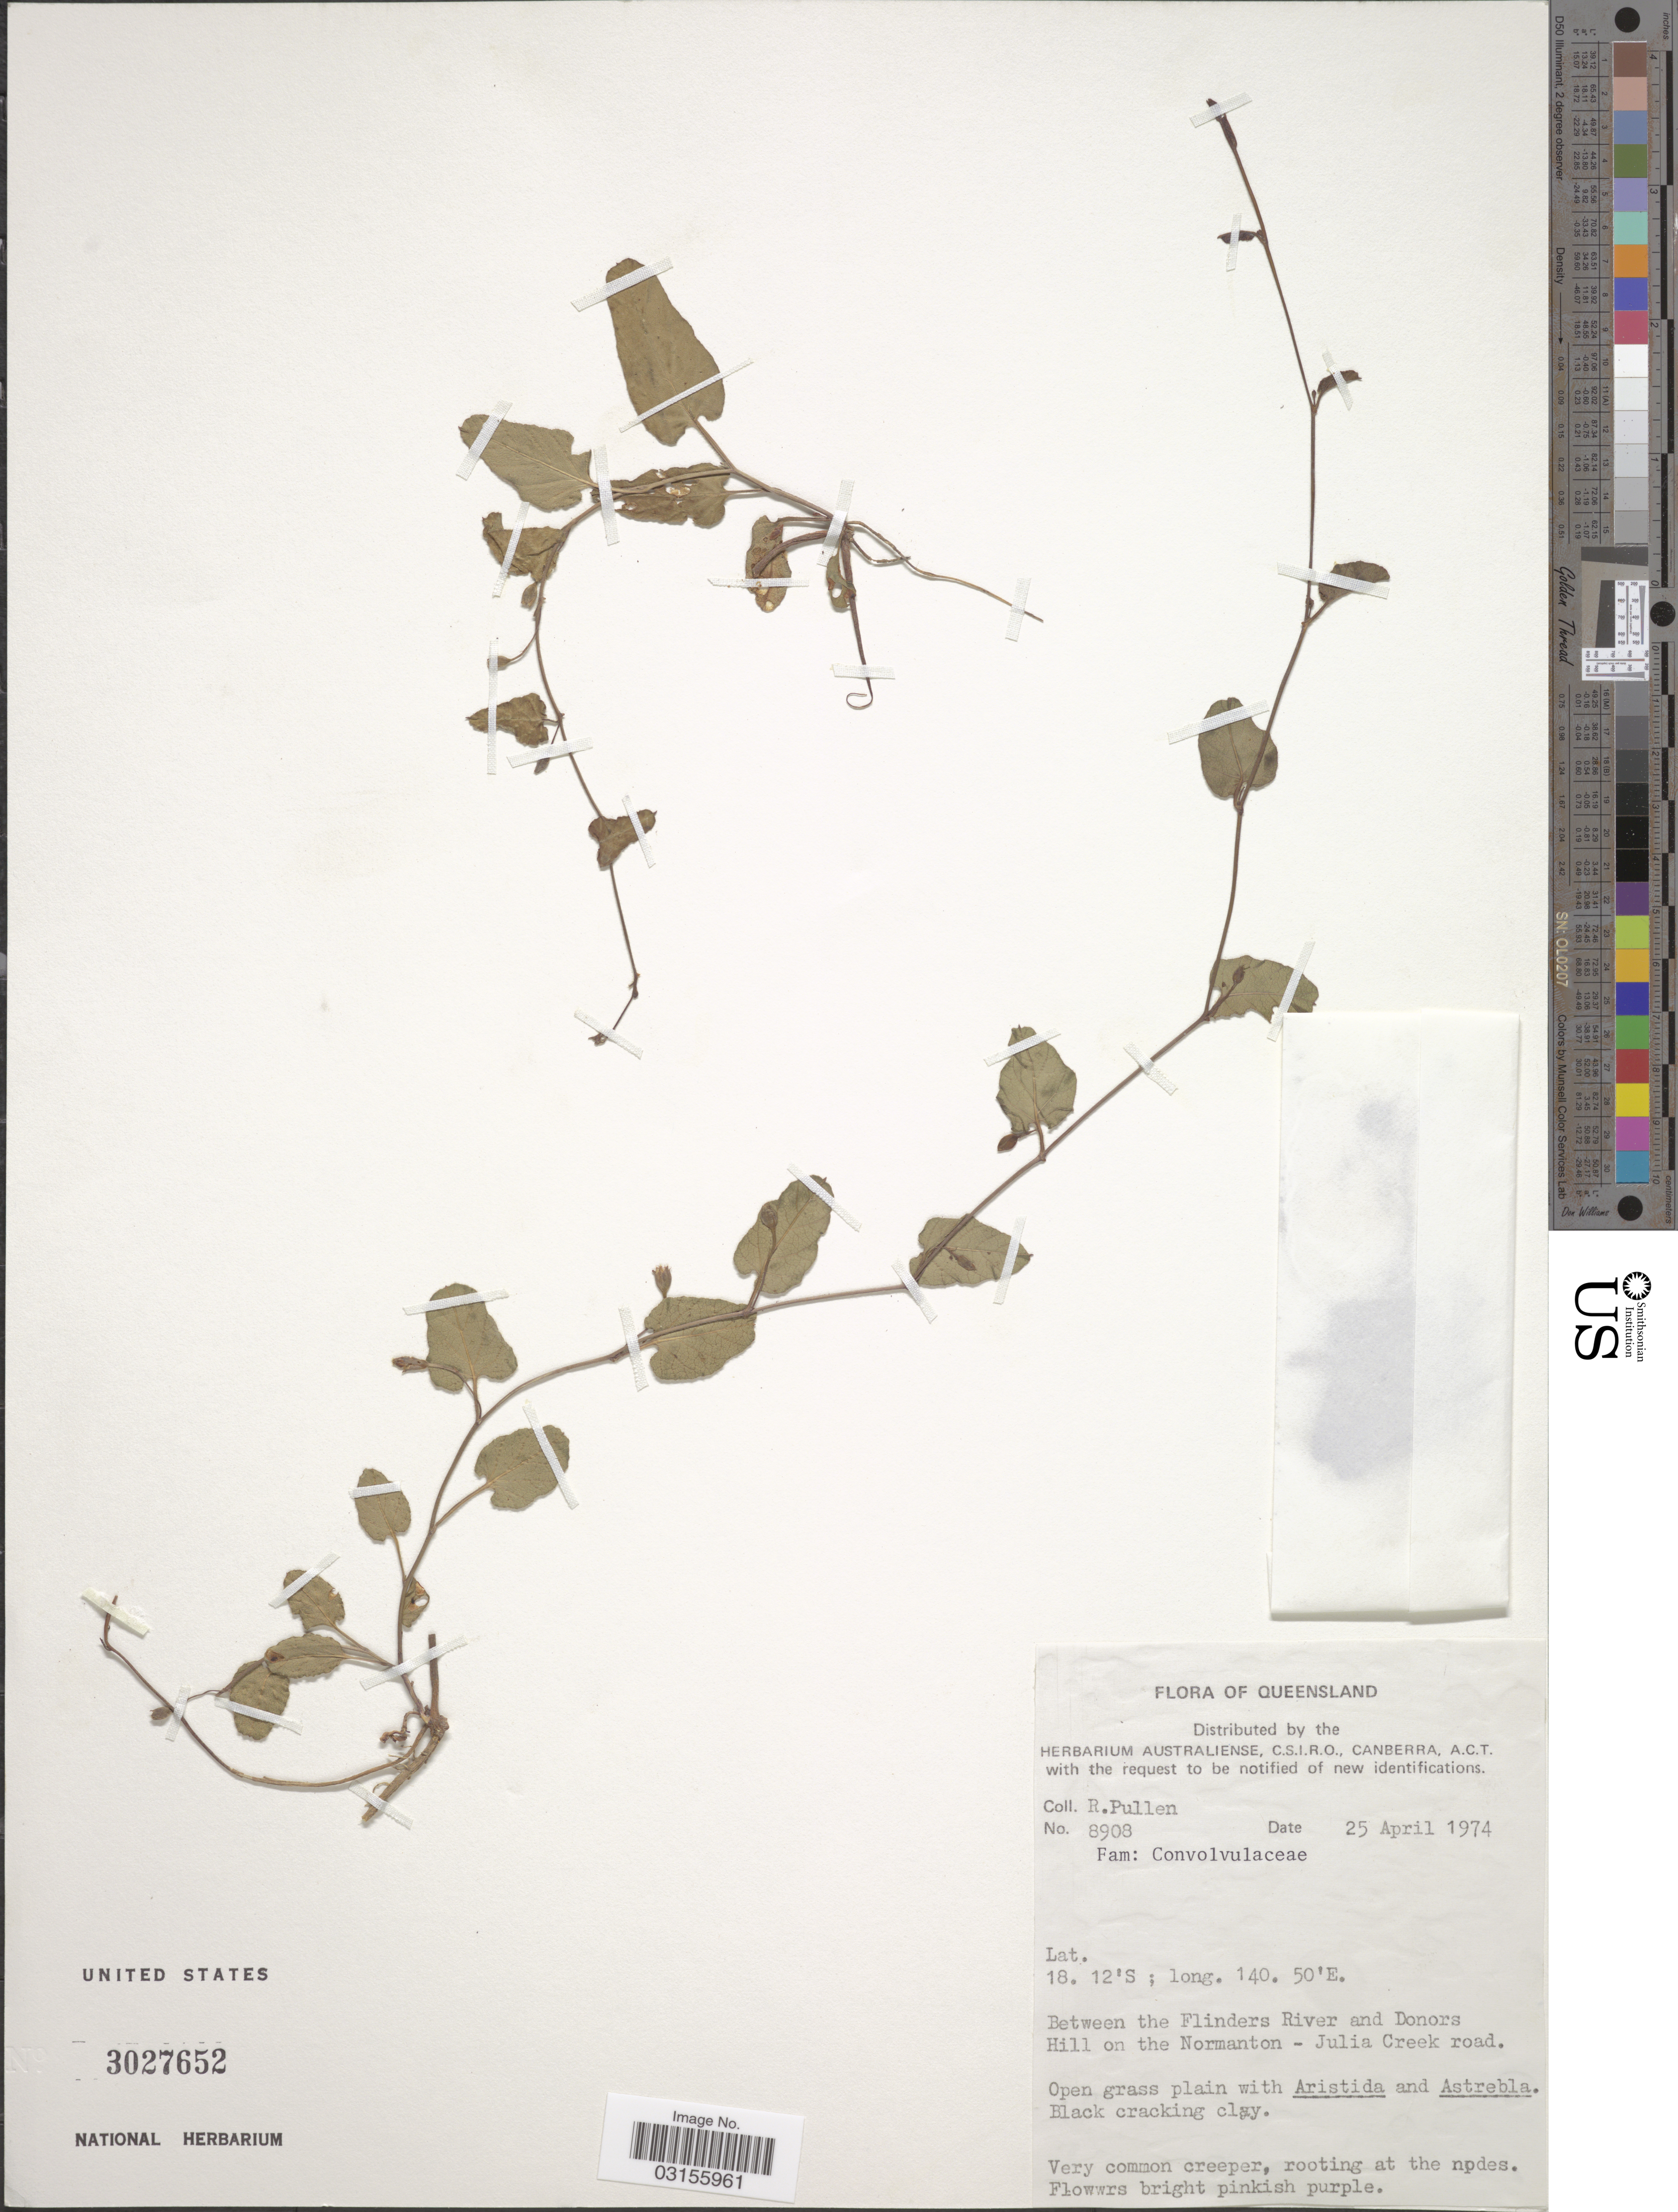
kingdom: Plantae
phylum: Tracheophyta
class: Magnoliopsida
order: Solanales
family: Convolvulaceae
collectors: R. Pullen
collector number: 8908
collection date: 1974-04-25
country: Australia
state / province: Queensland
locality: Between the Flinders River and Donors Hill on the Normanton - Julia Creek road.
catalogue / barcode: US 3027652